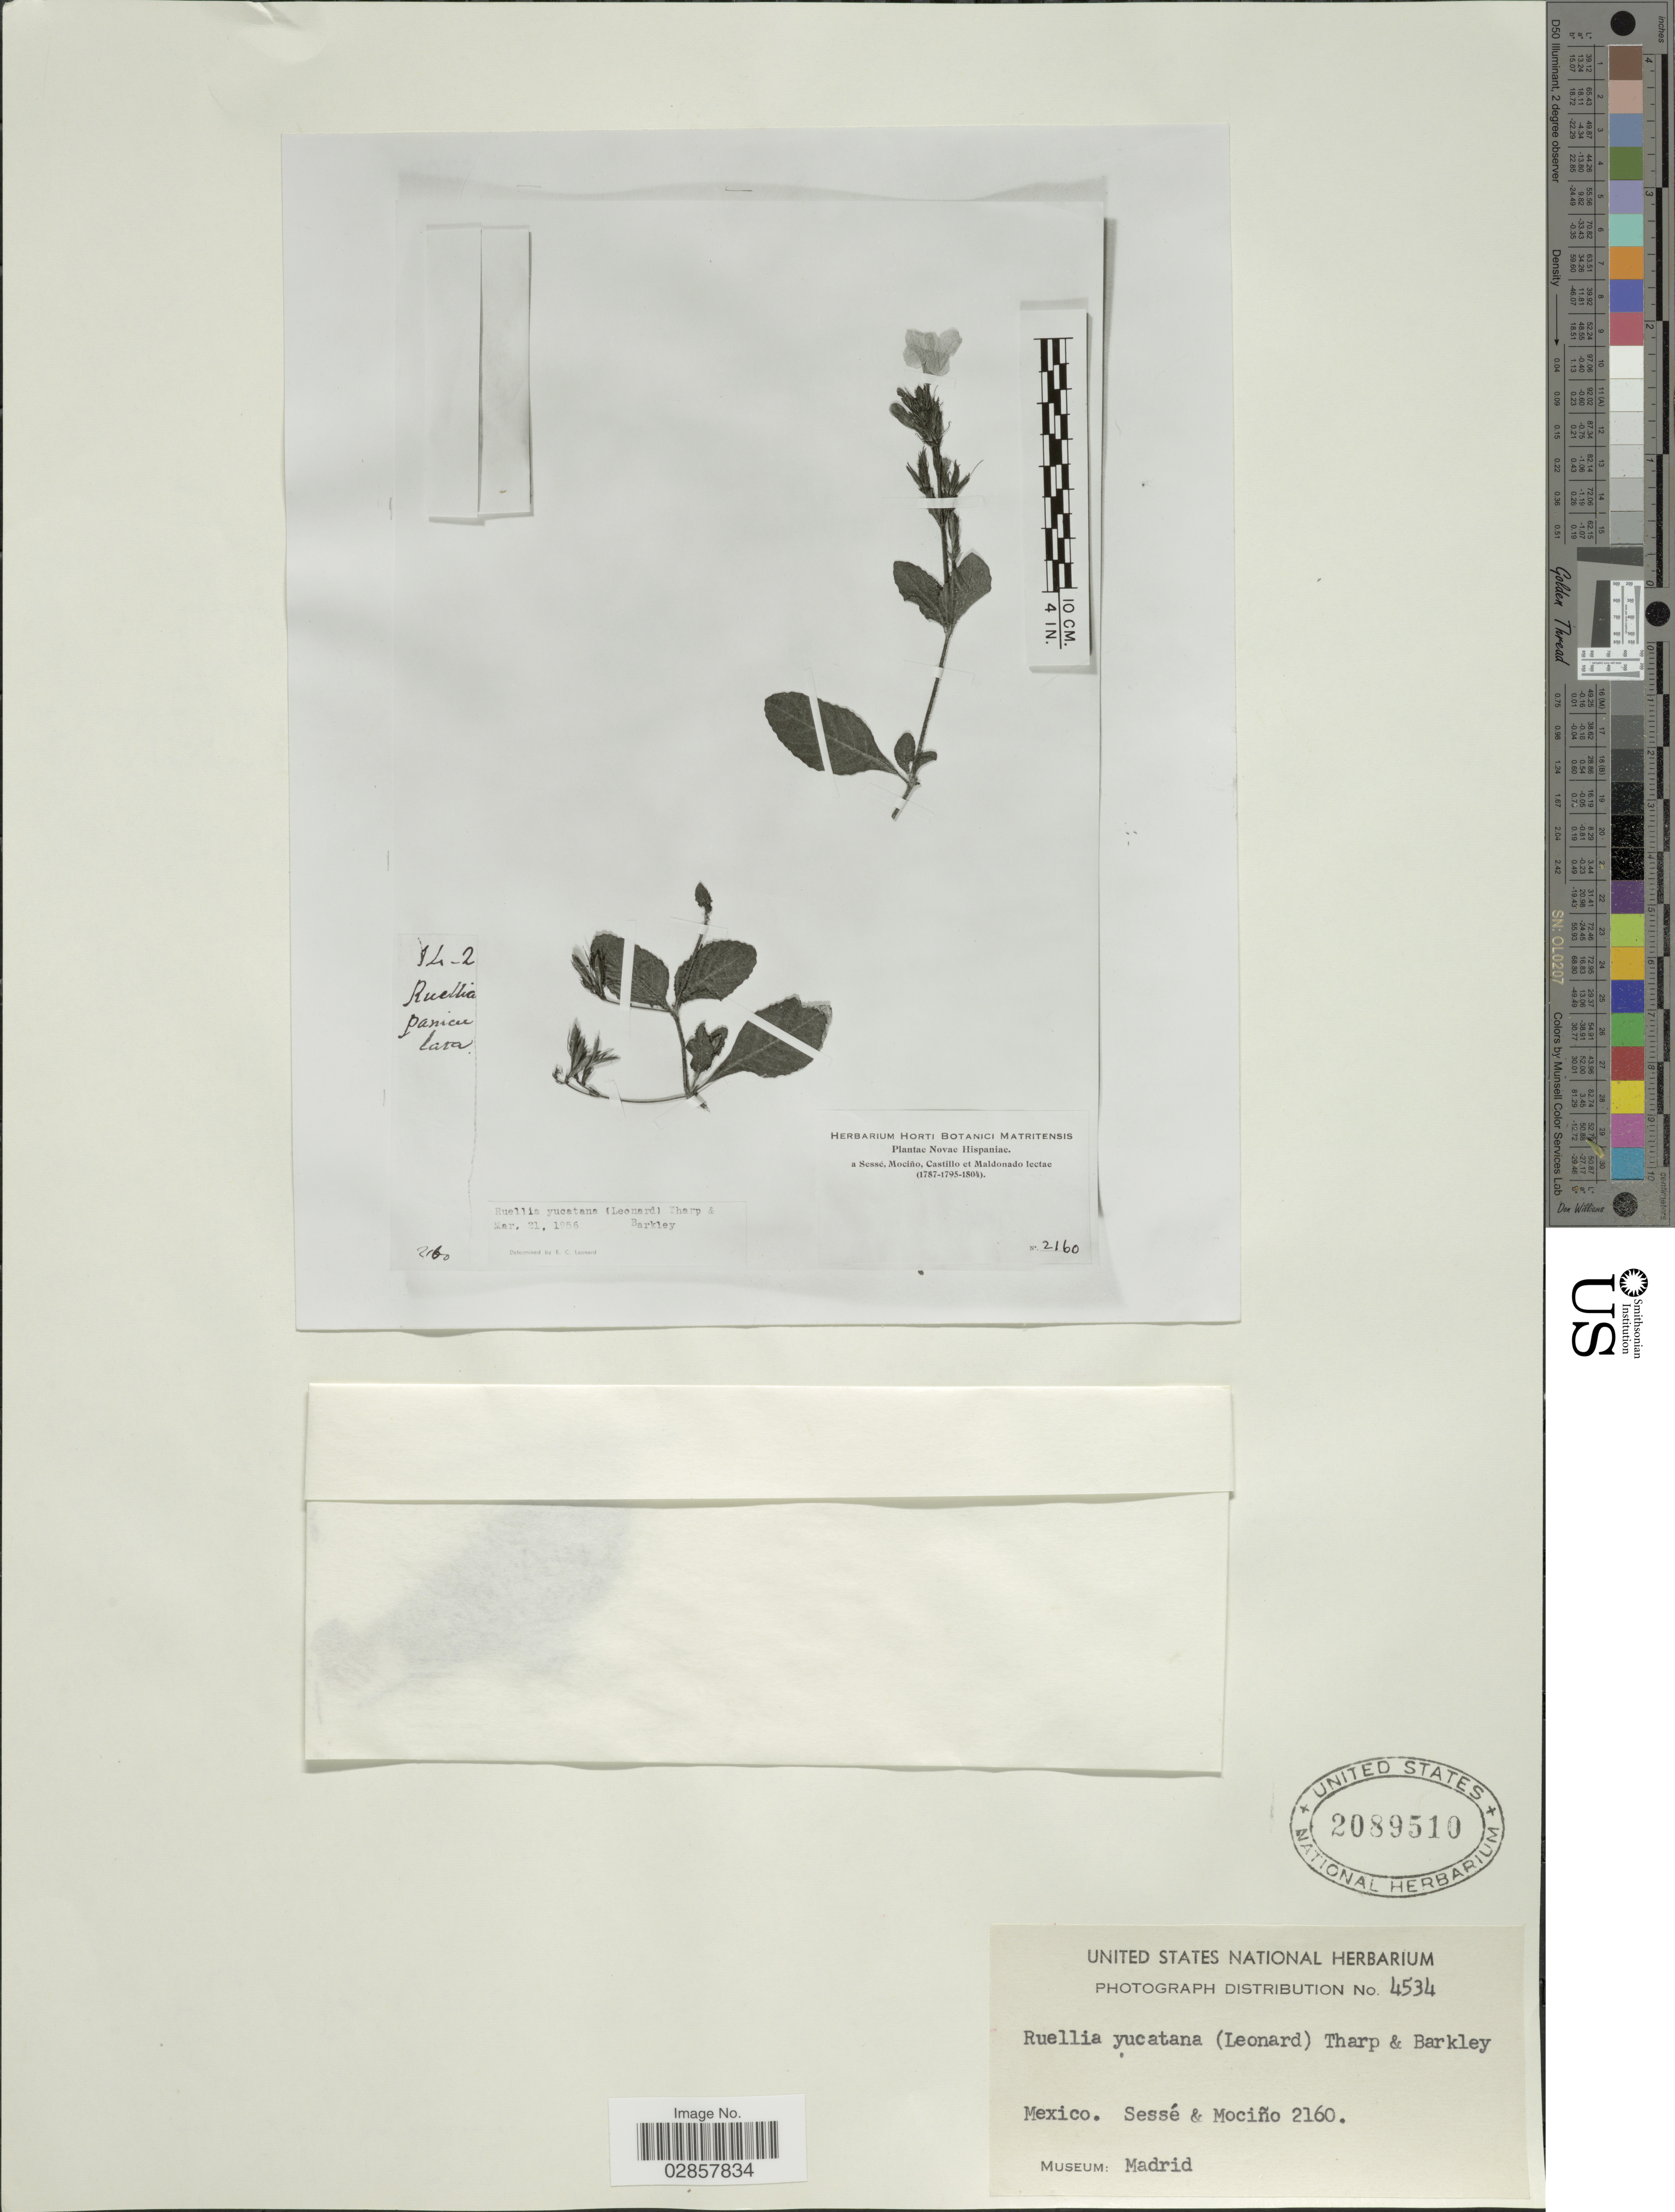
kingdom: Plantae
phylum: Tracheophyta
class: Magnoliopsida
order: Lamiales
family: Acanthaceae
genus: Ruellia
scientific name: Ruellia nudiflora var. yucatana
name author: Leonard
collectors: Sessé, -- & Mociño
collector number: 2160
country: Mexico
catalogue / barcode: US 2089510